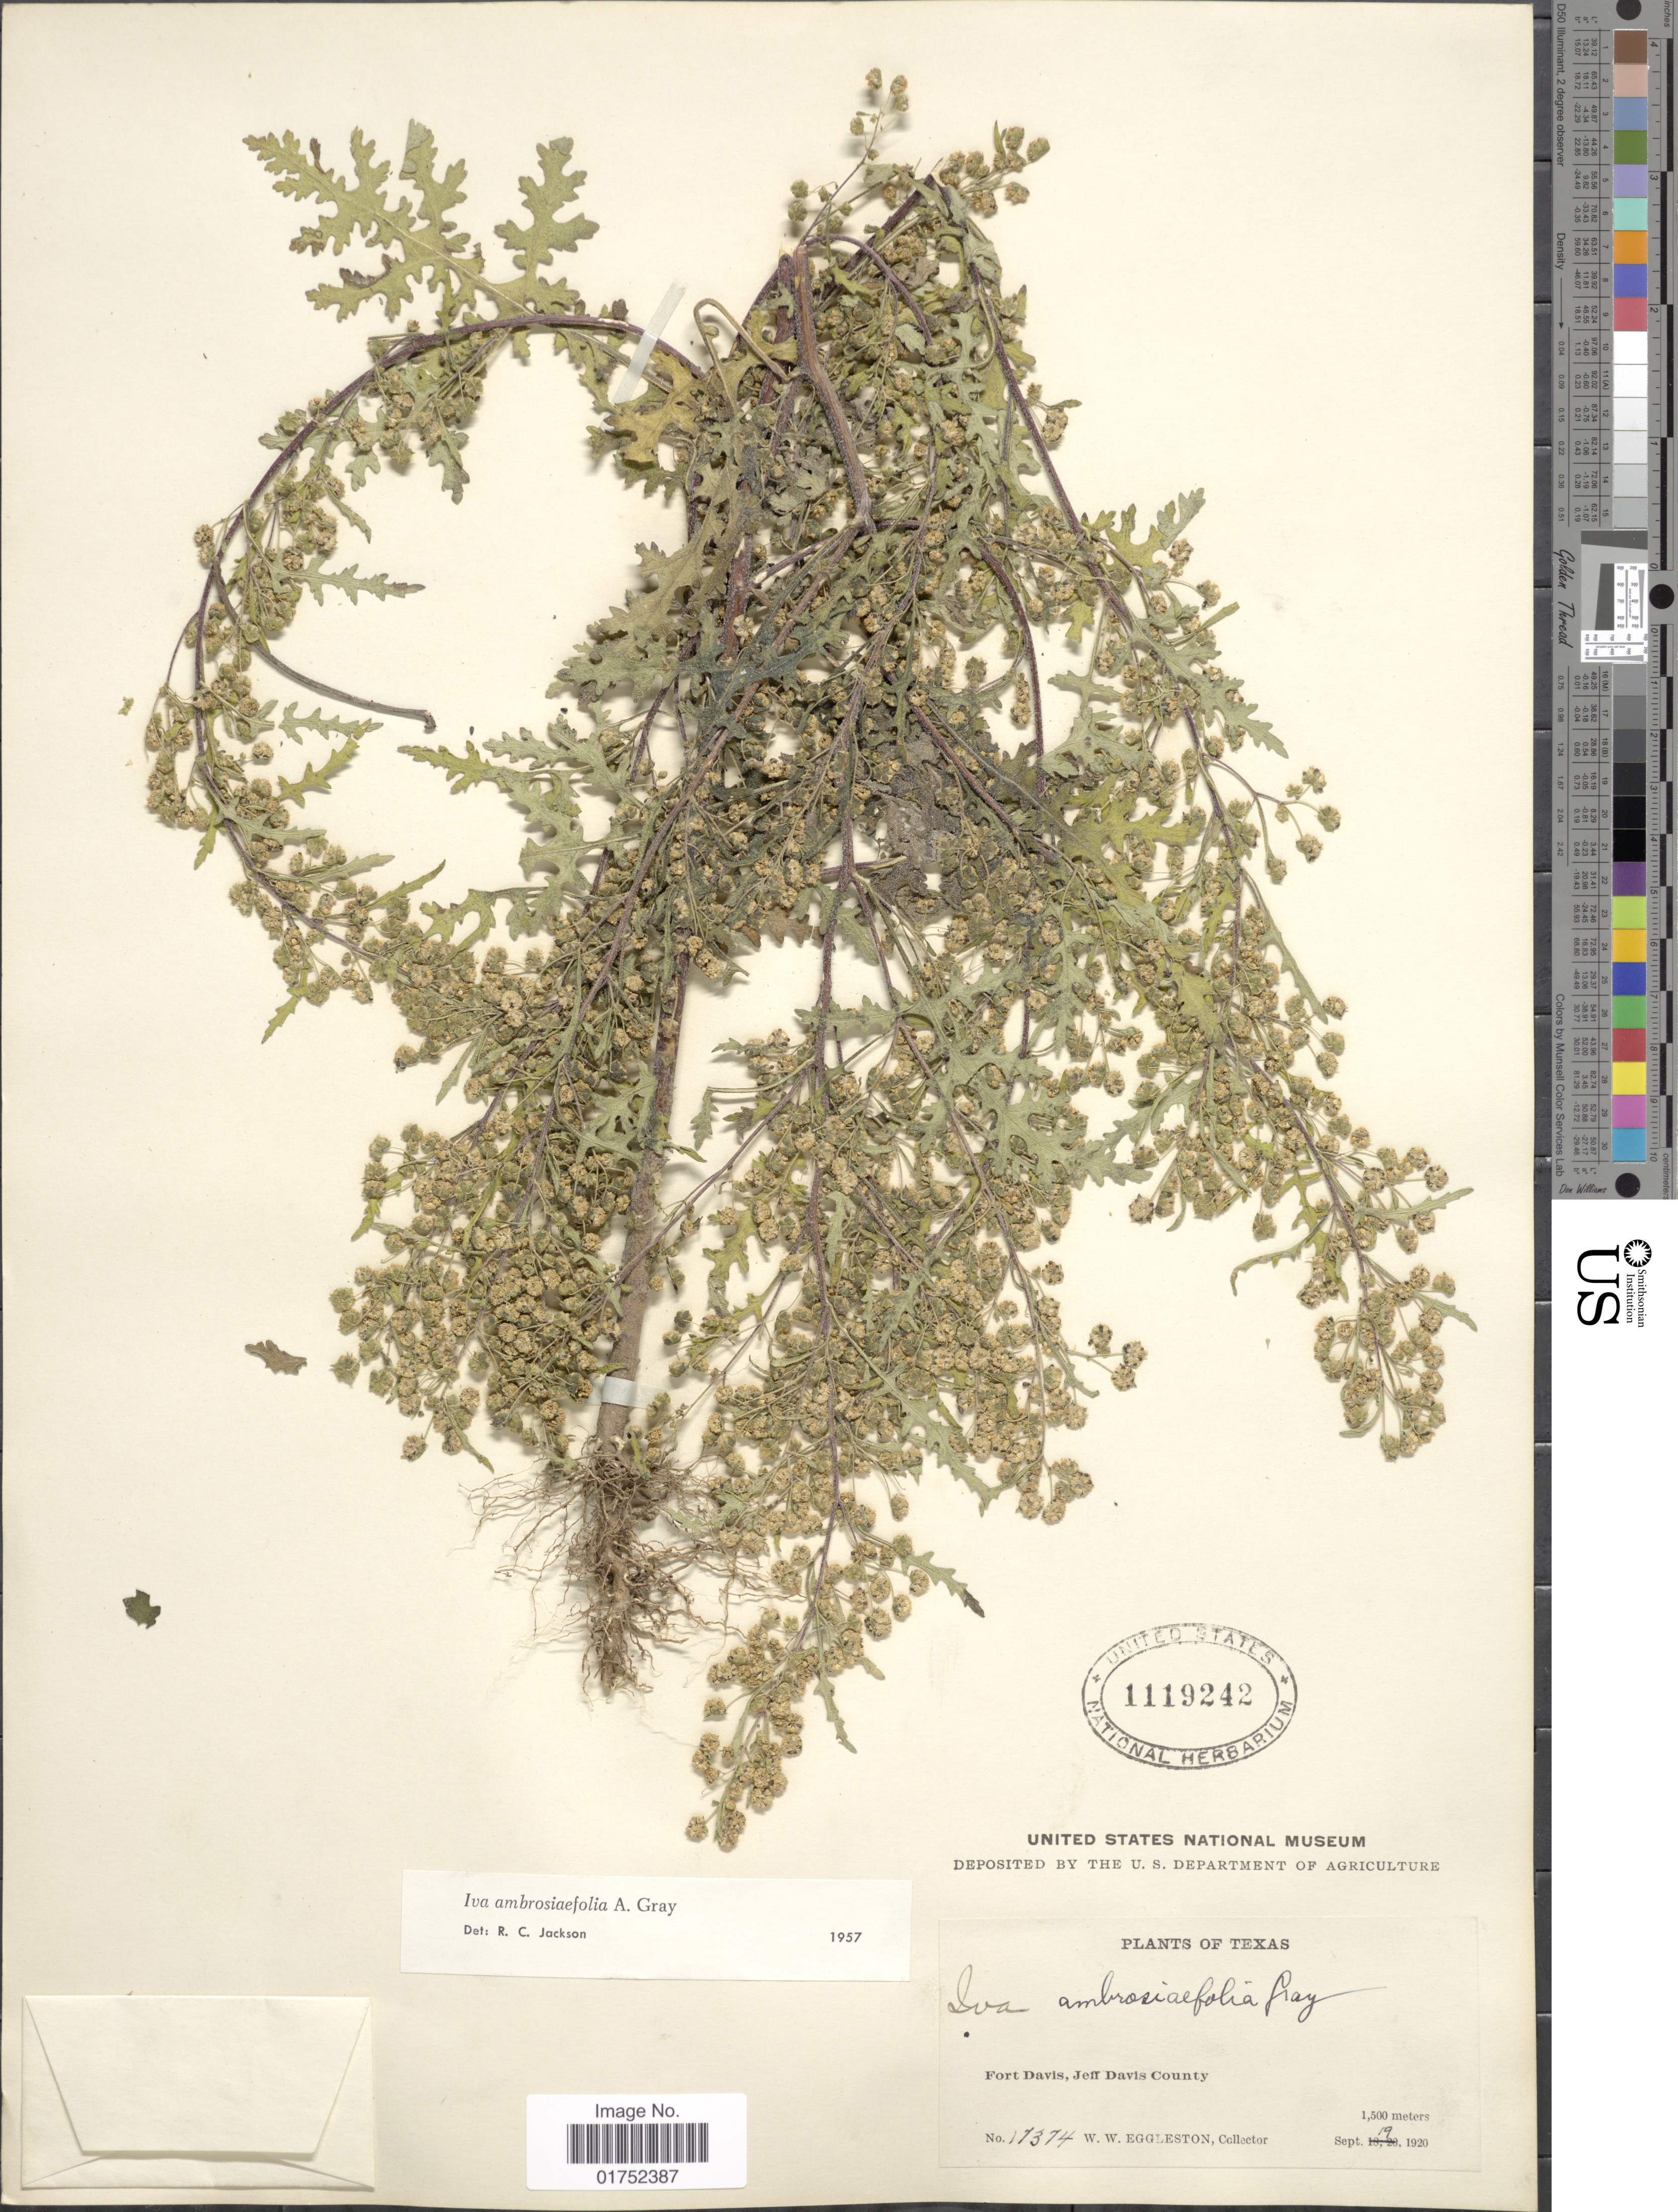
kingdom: Plantae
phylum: Tracheophyta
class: Magnoliopsida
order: Asterales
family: Asteraceae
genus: Iva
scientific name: Iva ambrosiifolia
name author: (A. Gray) A. Gray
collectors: W. W. Eggleston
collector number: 17374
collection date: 1920-09-19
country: United States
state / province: Texas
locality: Fort Davis, Jeff Davis County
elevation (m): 1500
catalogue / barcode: US 1119242